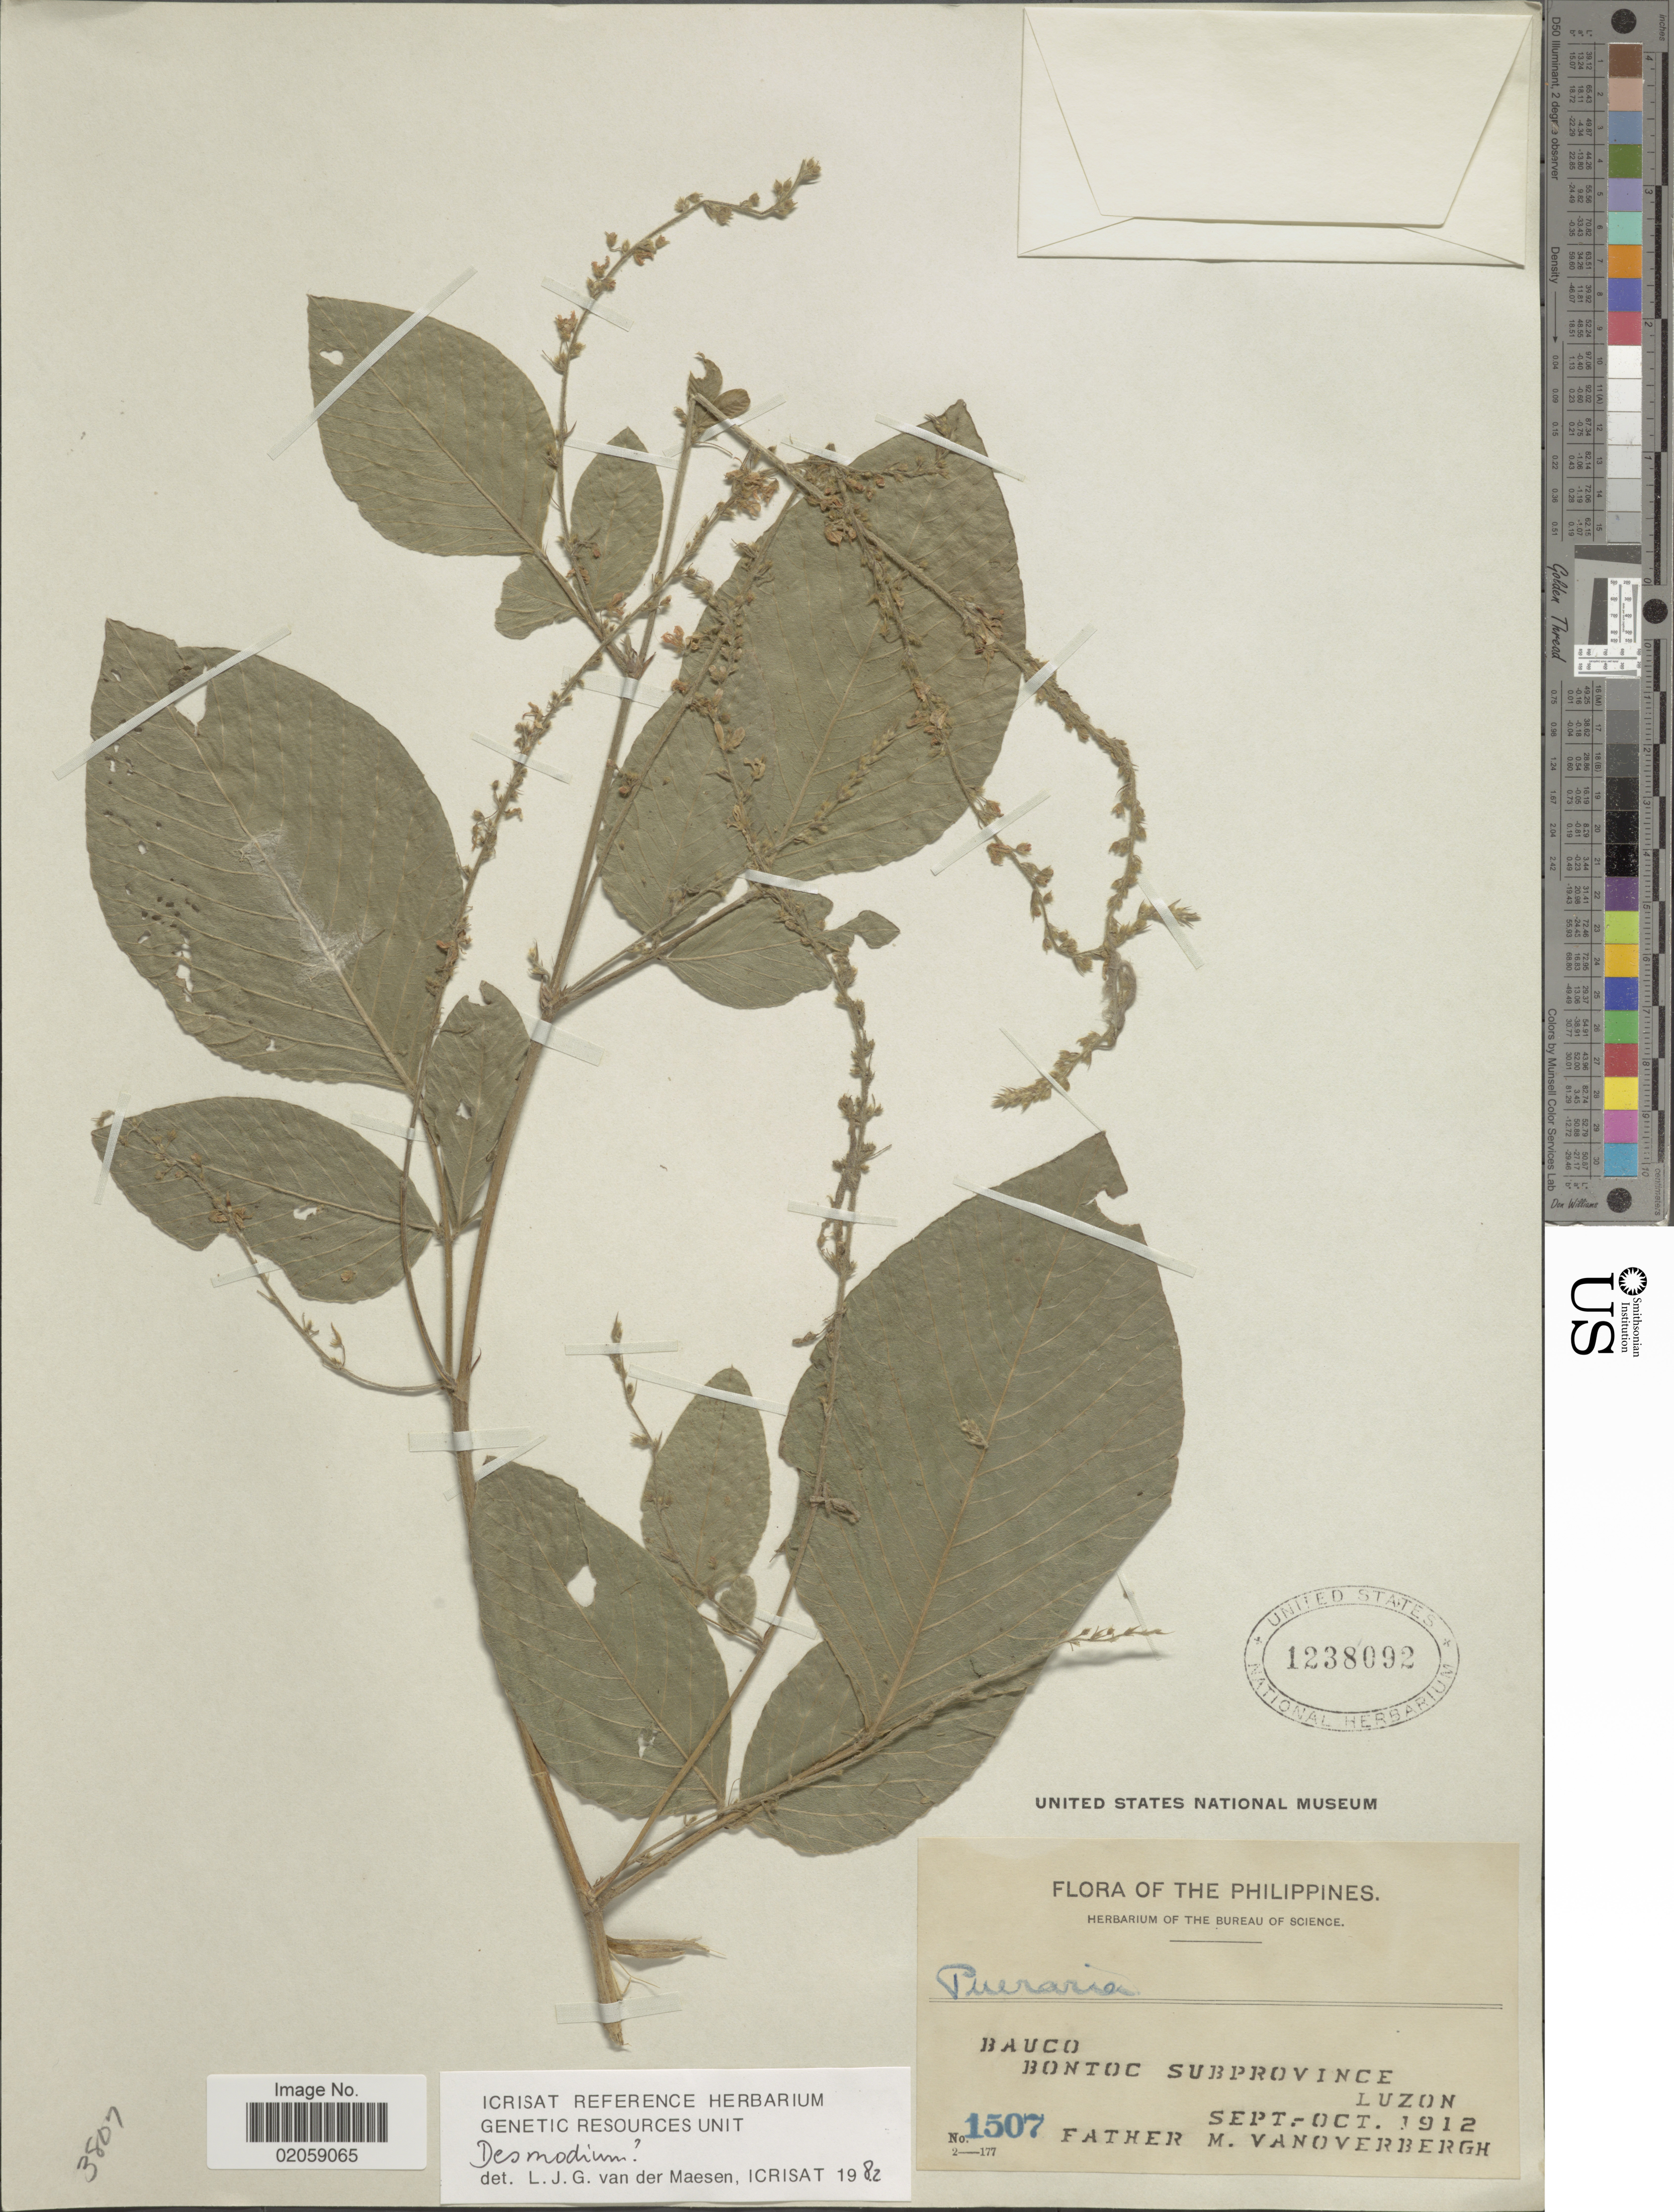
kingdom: Plantae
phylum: Tracheophyta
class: Magnoliopsida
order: Fabales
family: Fabaceae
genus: Desmodium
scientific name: Desmodium zonatum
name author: Miq.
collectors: M. Vanoverbergh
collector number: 1507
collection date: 1912-09/1912-10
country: Philippines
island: Luzon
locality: Bauco. Bontoc Subprovince. Luzon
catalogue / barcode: US 1238092